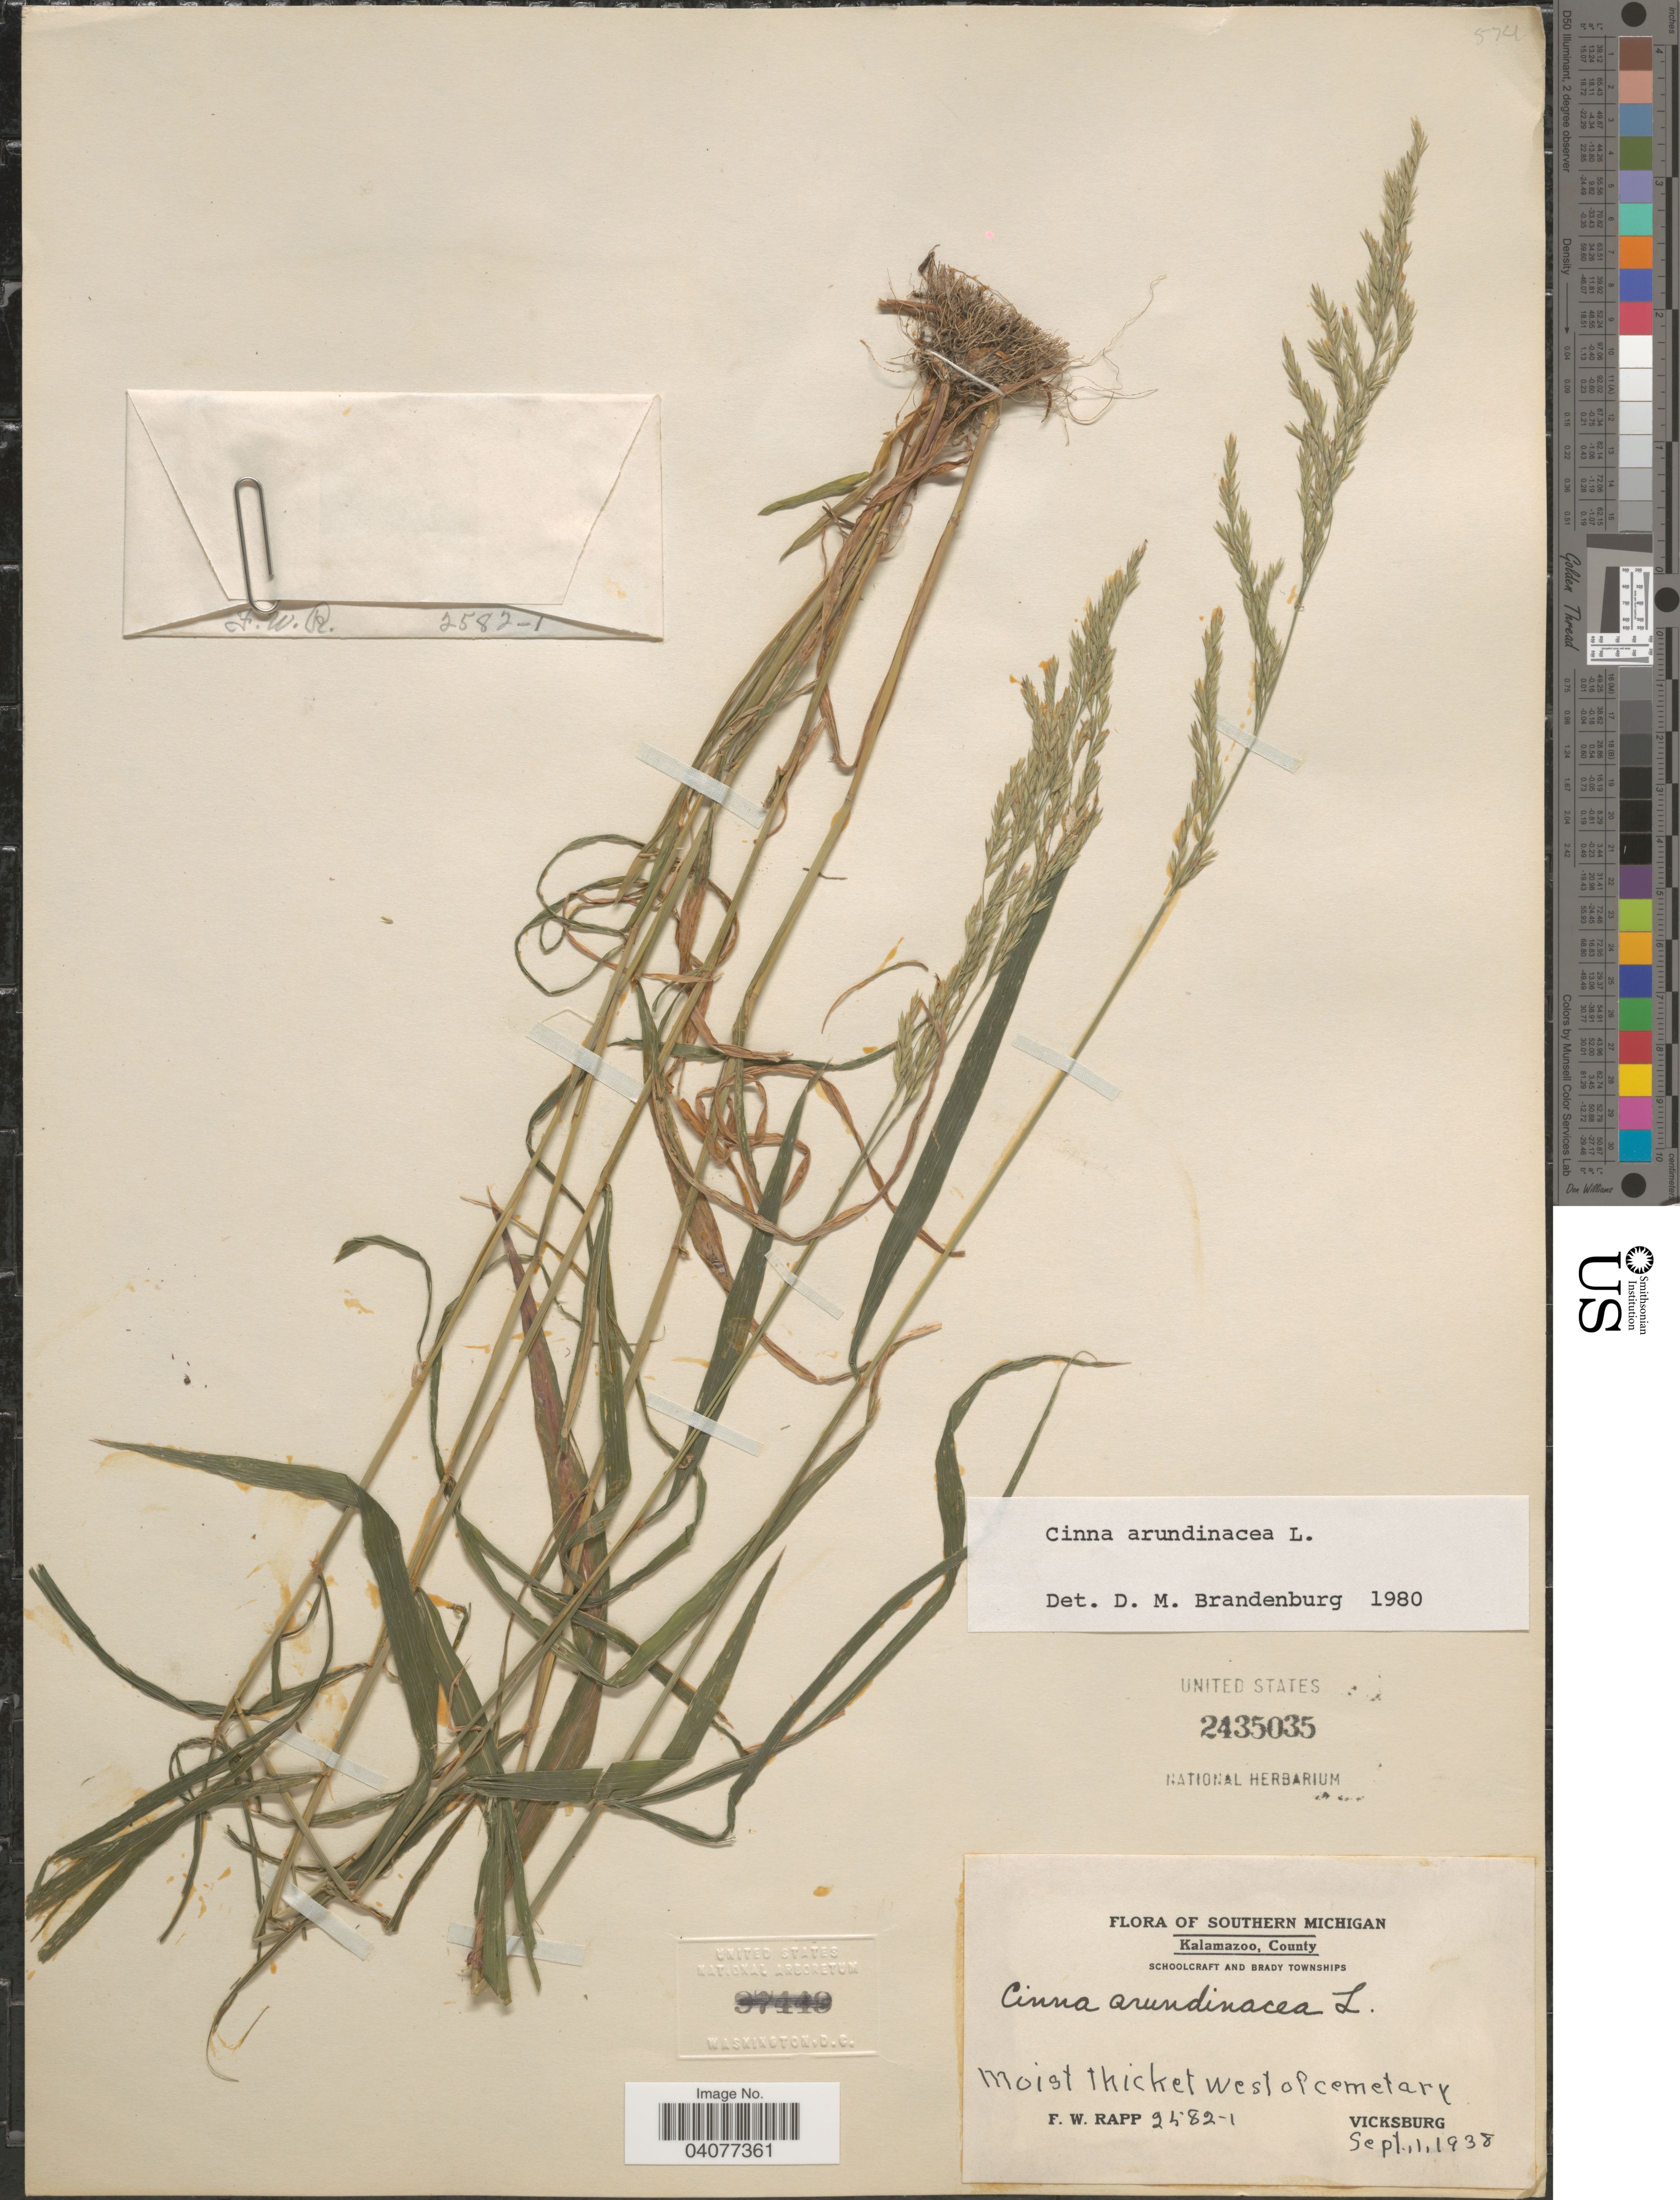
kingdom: Plantae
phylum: Tracheophyta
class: Liliopsida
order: Poales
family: Poaceae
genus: Cinna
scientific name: Cinna arundinacea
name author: L.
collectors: F. Rapp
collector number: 2582-1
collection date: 1938-09-01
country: United States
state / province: Michigan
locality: Southern Michigan. Kalamazoo, County. Schoolcraft and Brady Townships. Moist thicket west of cemetary. Vicksburg.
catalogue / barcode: US 2435035